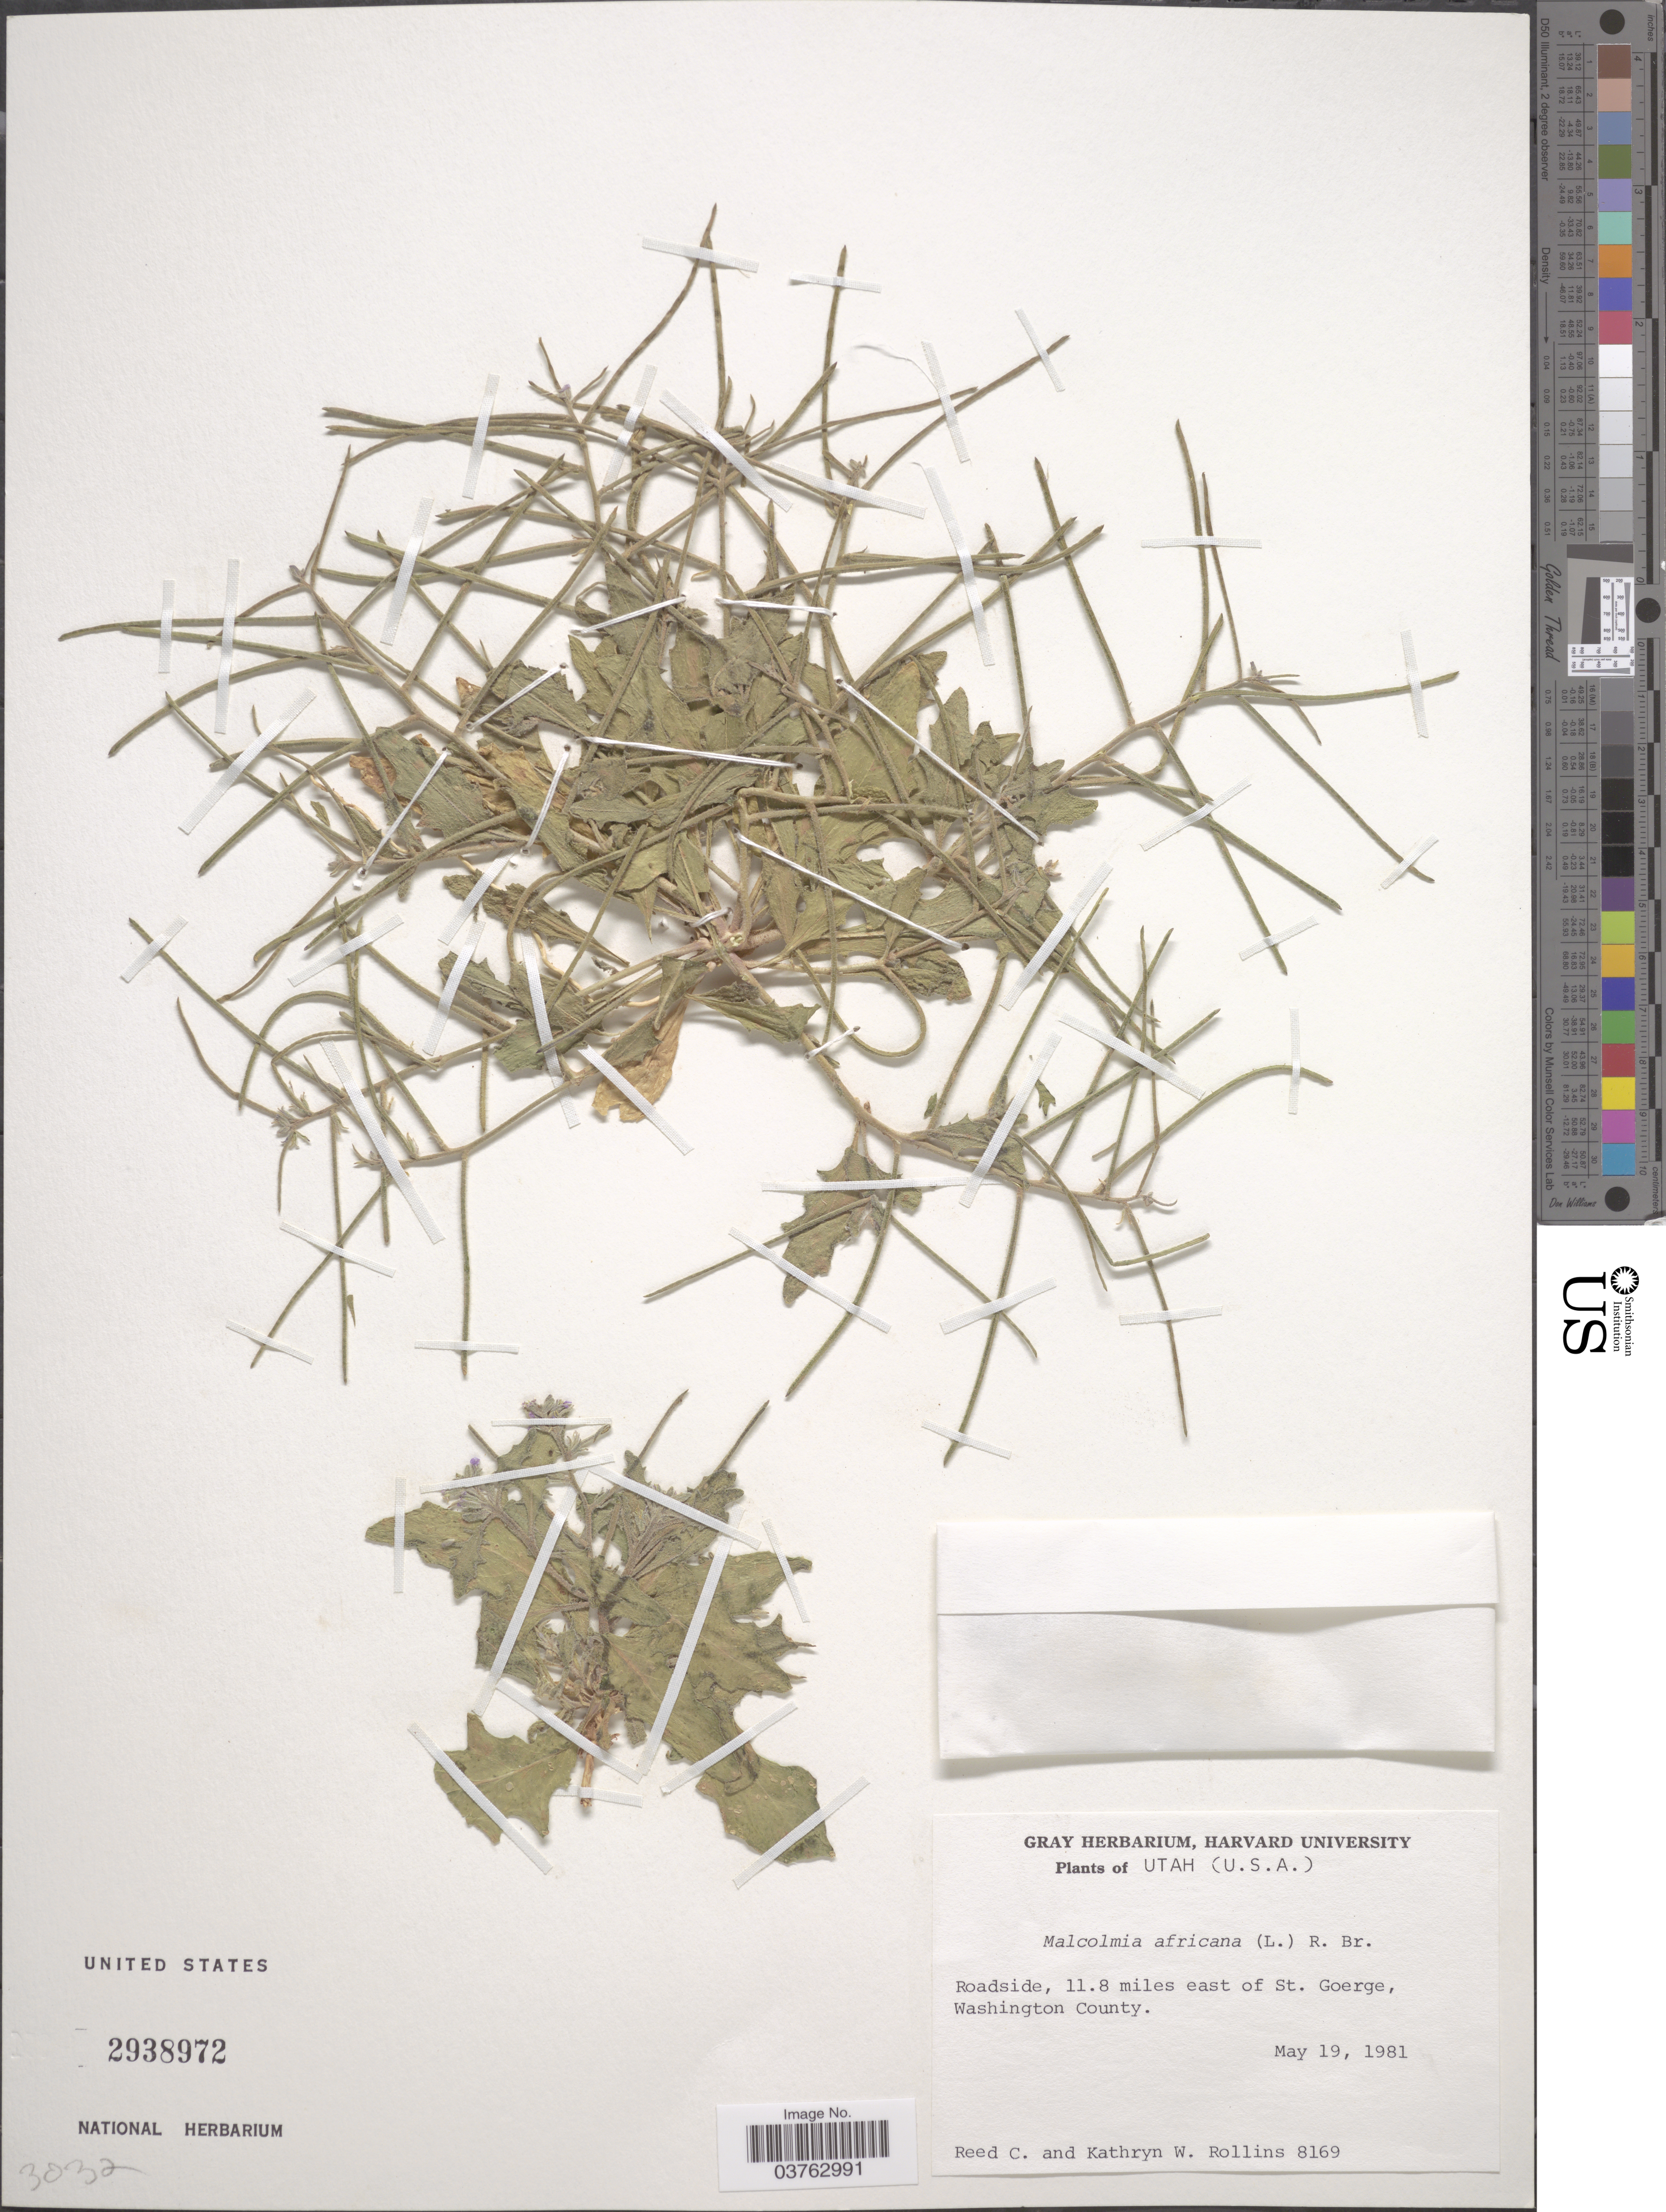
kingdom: Plantae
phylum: Tracheophyta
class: Magnoliopsida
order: Brassicales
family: Brassicaceae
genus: Malcolmia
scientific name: Malcolmia africana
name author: (L.) W.T. Aiton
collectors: R. C. Rollins & K. W. Rollins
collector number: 8169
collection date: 1981-05-19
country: United States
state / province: Utah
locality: Roadside, 11.8 miles east of St. Goerge, Washington County.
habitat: roadside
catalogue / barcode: US 2938972